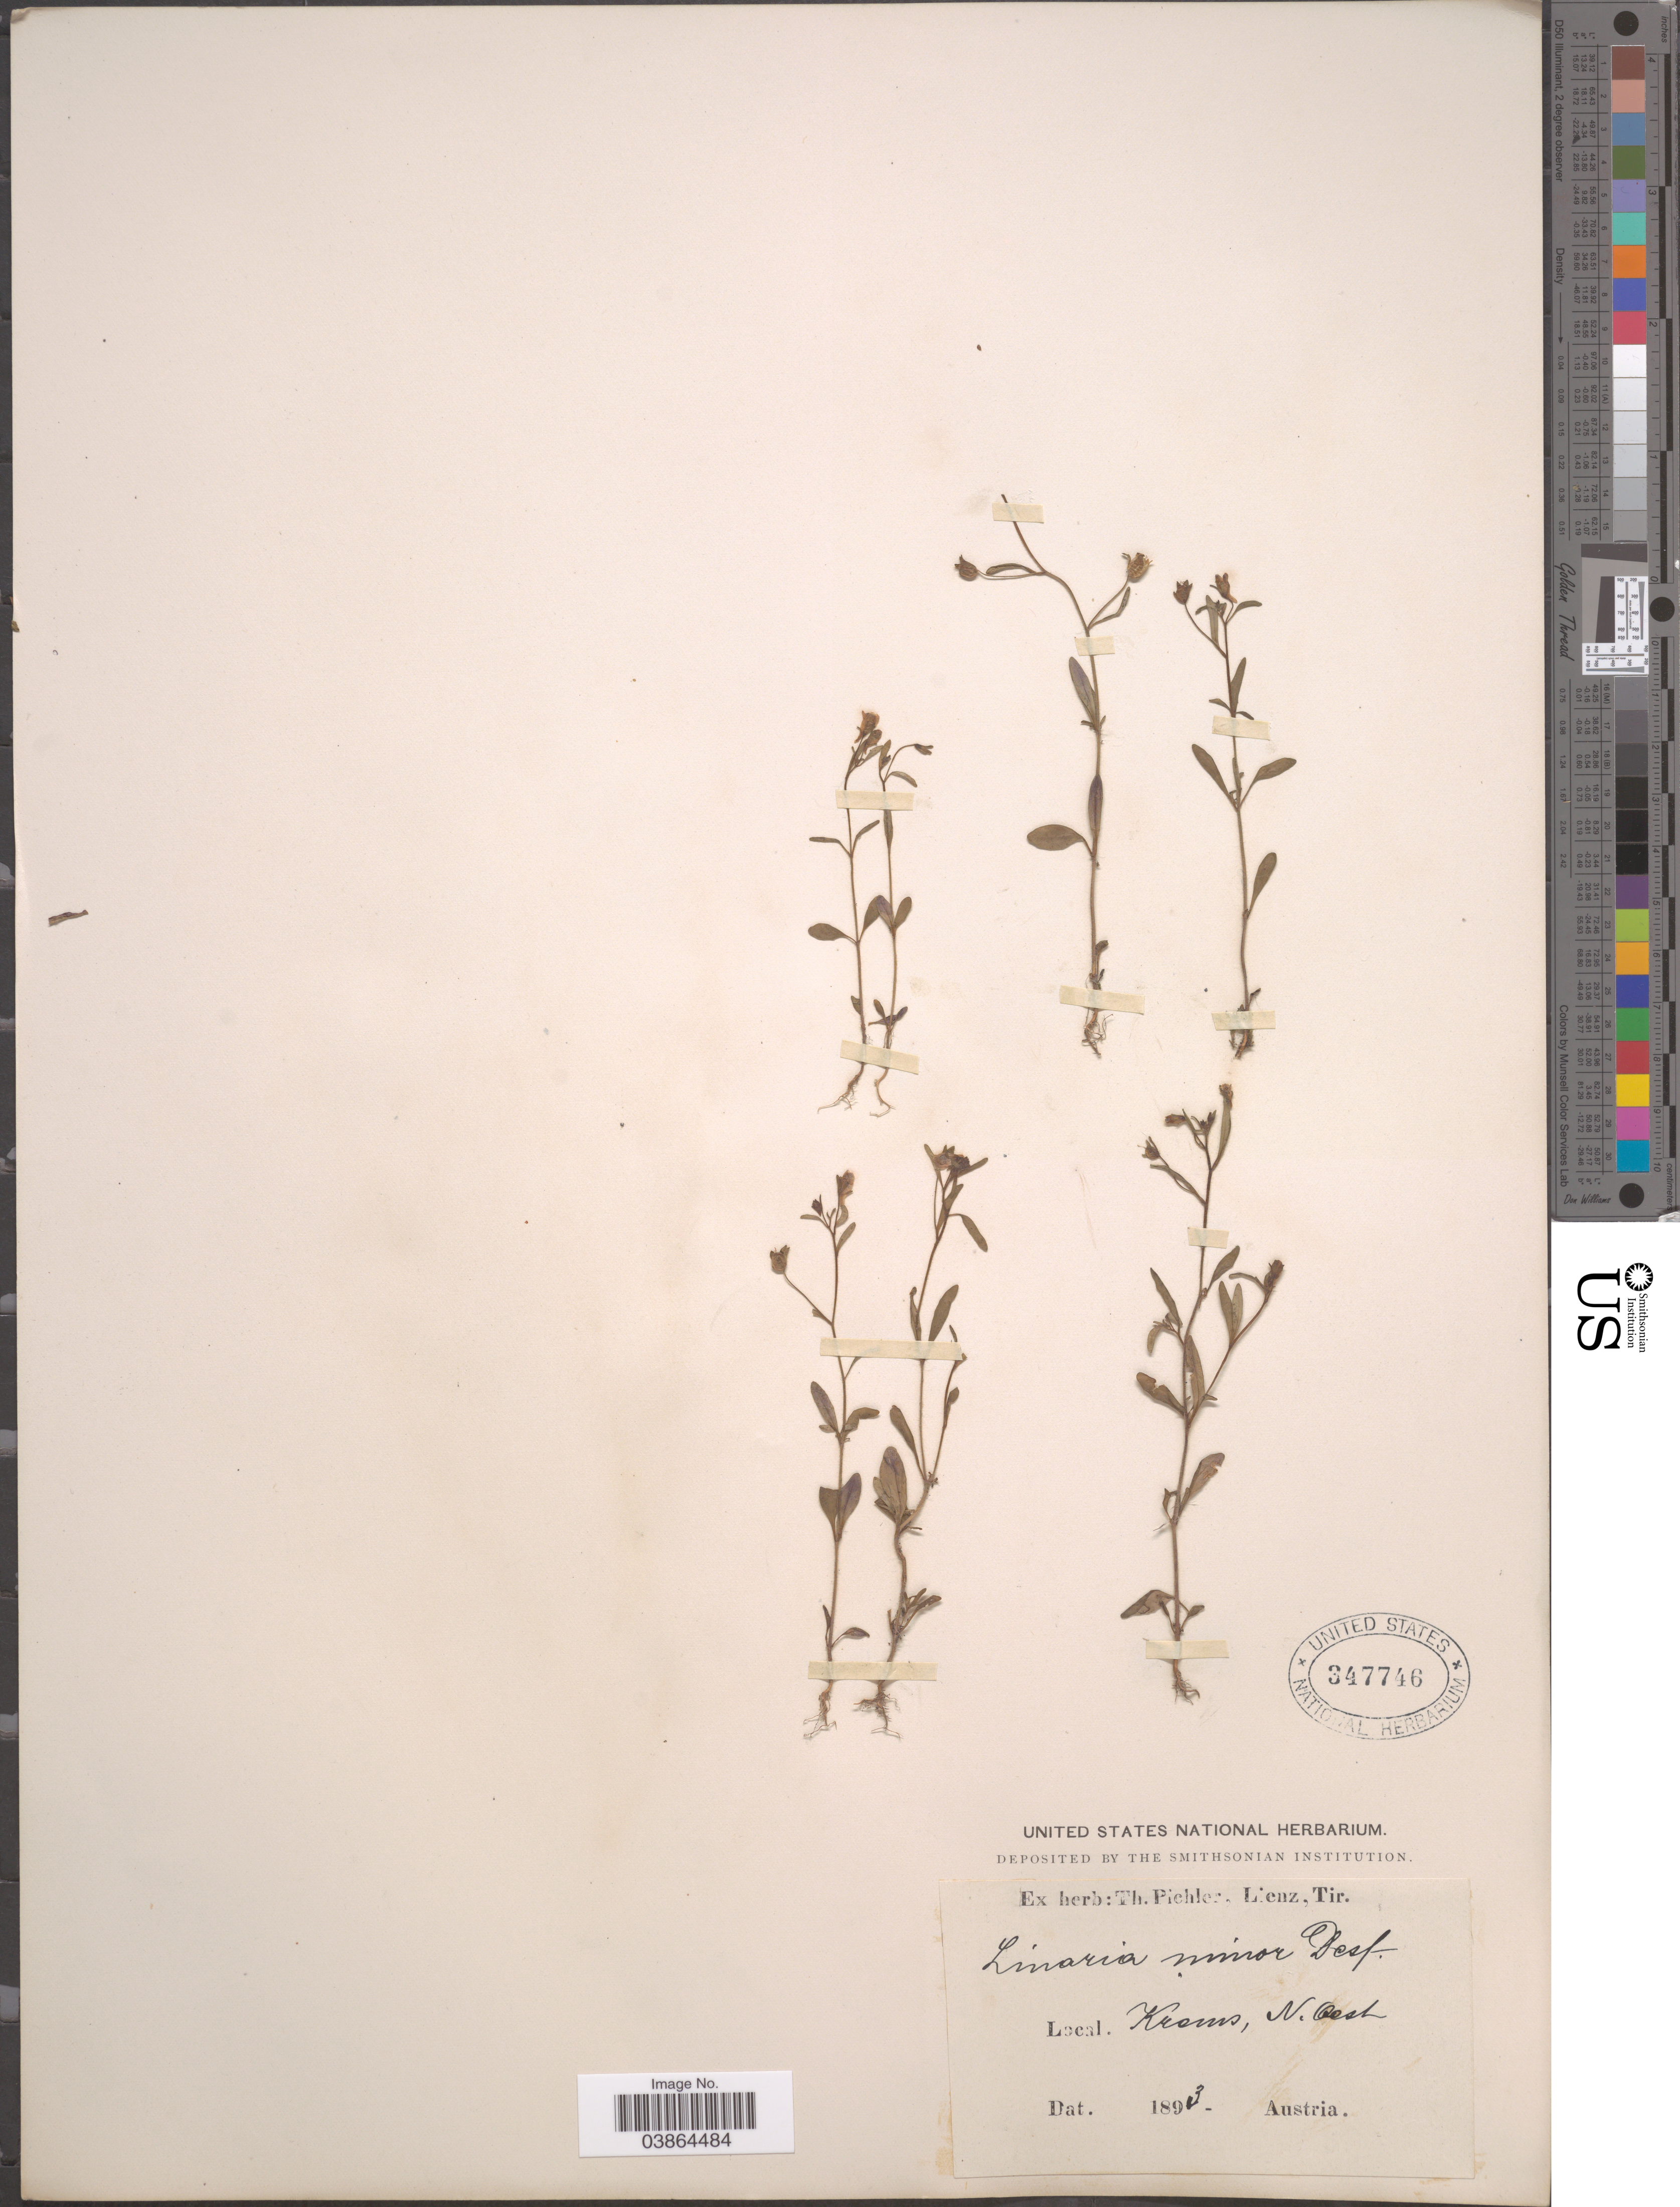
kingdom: Plantae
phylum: Tracheophyta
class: Magnoliopsida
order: Lamiales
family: Plantaginaceae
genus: Chaenorrhinum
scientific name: Chaenorrhinum minor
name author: (L.) Lange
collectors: ex herb. T. Pichler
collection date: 1893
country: Austria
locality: Krems, N. Oest.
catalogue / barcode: US 347746